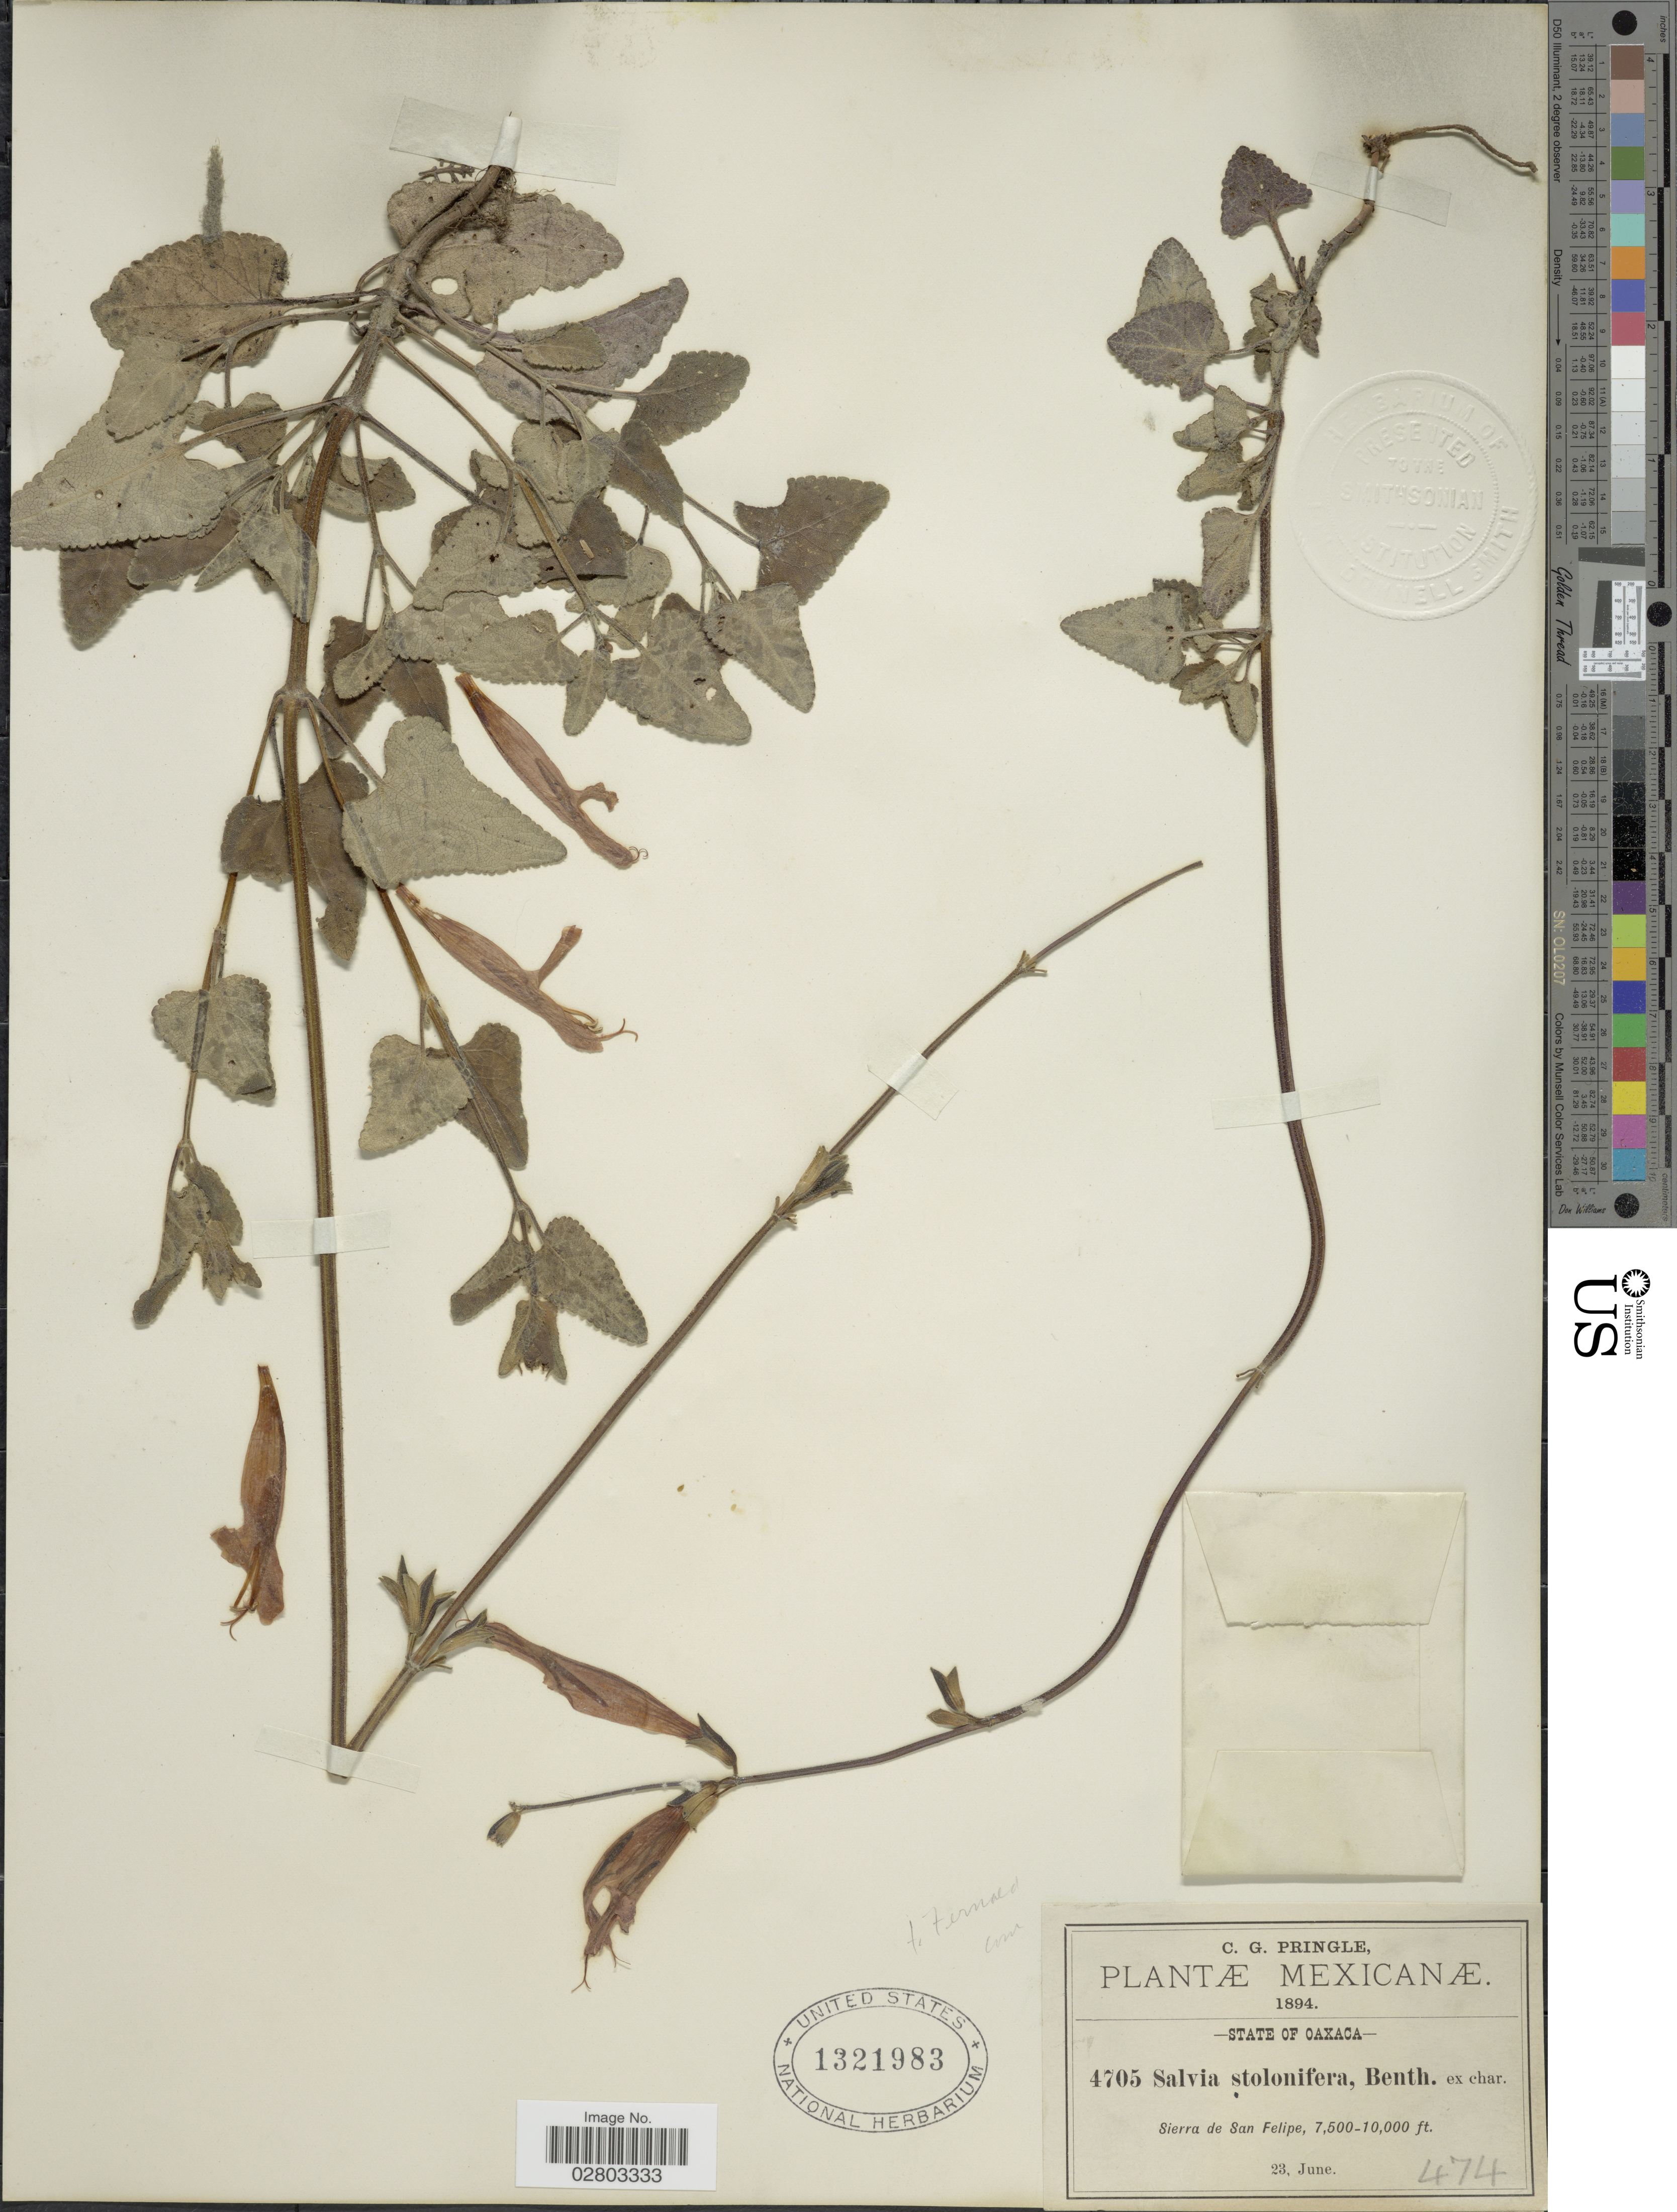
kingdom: Plantae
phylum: Tracheophyta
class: Magnoliopsida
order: Lamiales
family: Lamiaceae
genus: Salvia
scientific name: Salvia stolonifera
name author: Benth.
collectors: C. G. Pringle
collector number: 4705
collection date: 1894-06-23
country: Mexico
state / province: Oaxaca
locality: Sierra de San Felipe.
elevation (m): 2286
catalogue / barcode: US 1321983